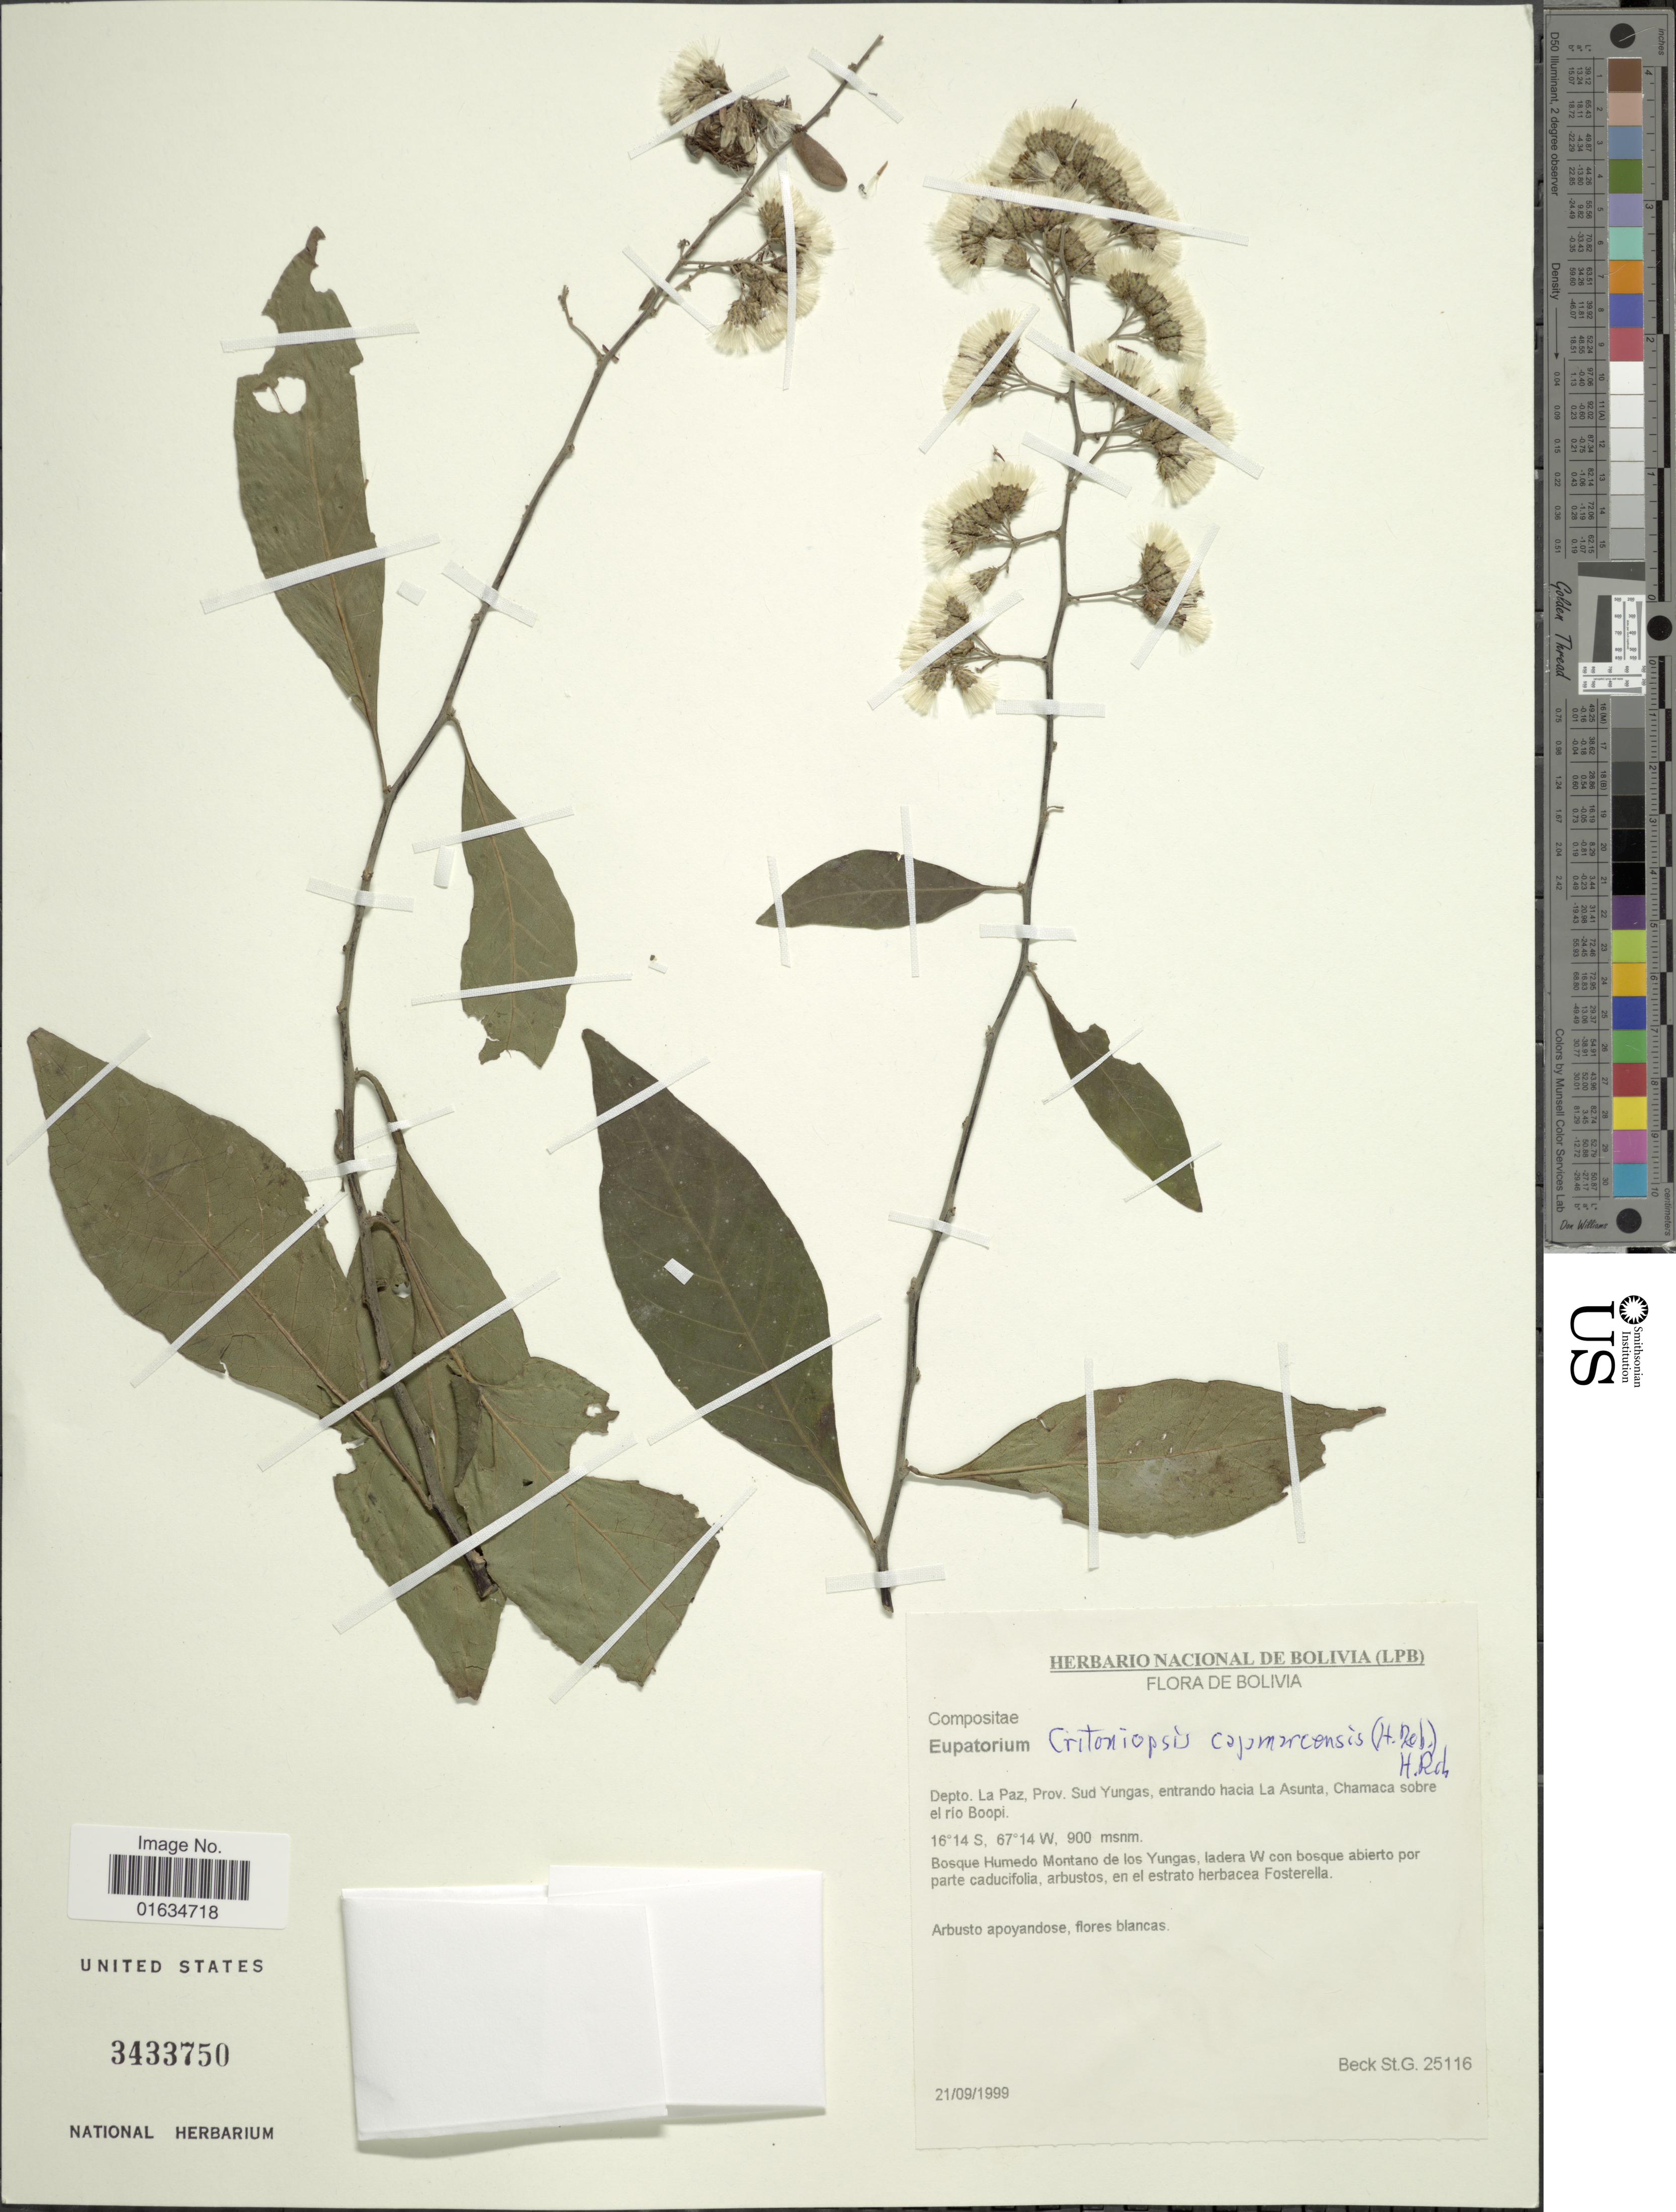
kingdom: Plantae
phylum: Tracheophyta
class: Magnoliopsida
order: Asterales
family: Asteraceae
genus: Critoniopsis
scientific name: Critoniopsis cajamarcensis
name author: (H. Rob.) H. Rob.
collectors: S. G. Beck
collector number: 25116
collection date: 1999-09-21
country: Bolivia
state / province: La Paz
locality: Prov. Sud Yungas, entrando hacia La Asunta, Chamaca sobre el rio Boopi, Bosque Humedo Montano de los Yungas, ladera W con bosque abierto.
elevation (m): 900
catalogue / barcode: US 3433750